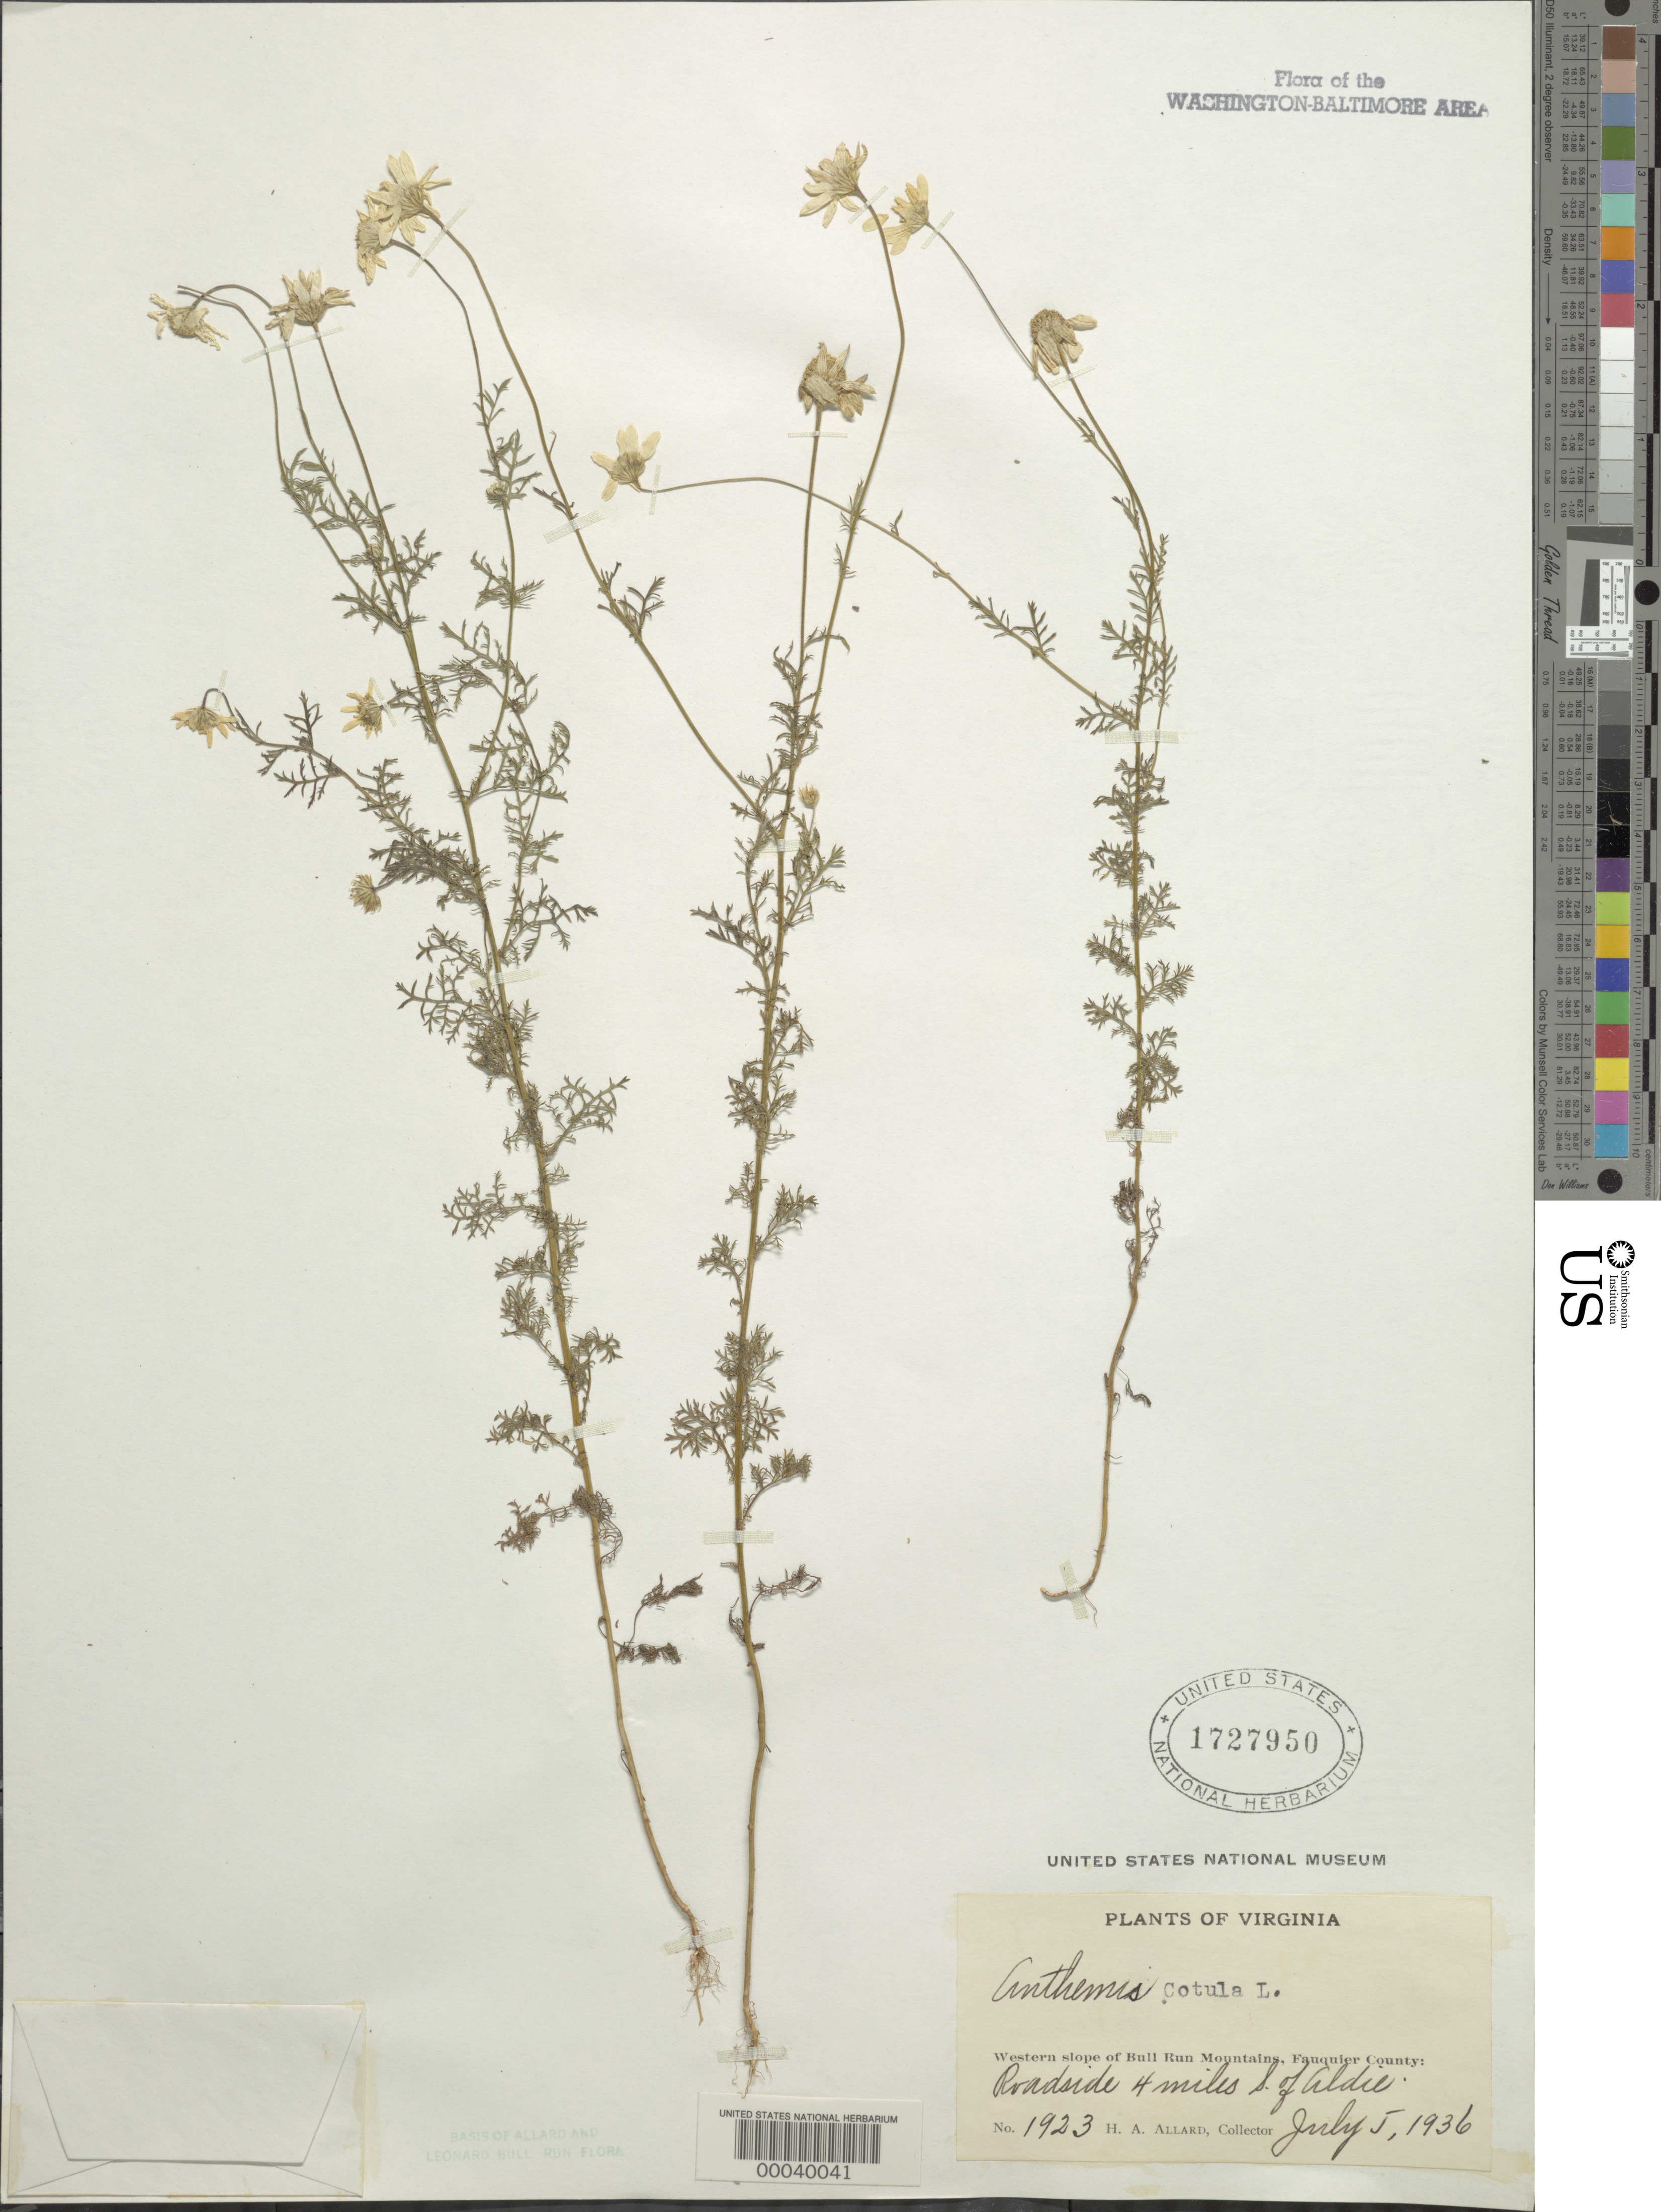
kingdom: Plantae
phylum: Tracheophyta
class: Magnoliopsida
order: Asterales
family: Asteraceae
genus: Anthemis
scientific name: Anthemis cotula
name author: L.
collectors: H. A. Allard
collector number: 1923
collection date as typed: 05 Jul 1936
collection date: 1936-07-05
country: United States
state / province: Virginia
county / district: Fauquier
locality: South of Aldie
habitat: Roadside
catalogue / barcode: US 1727950